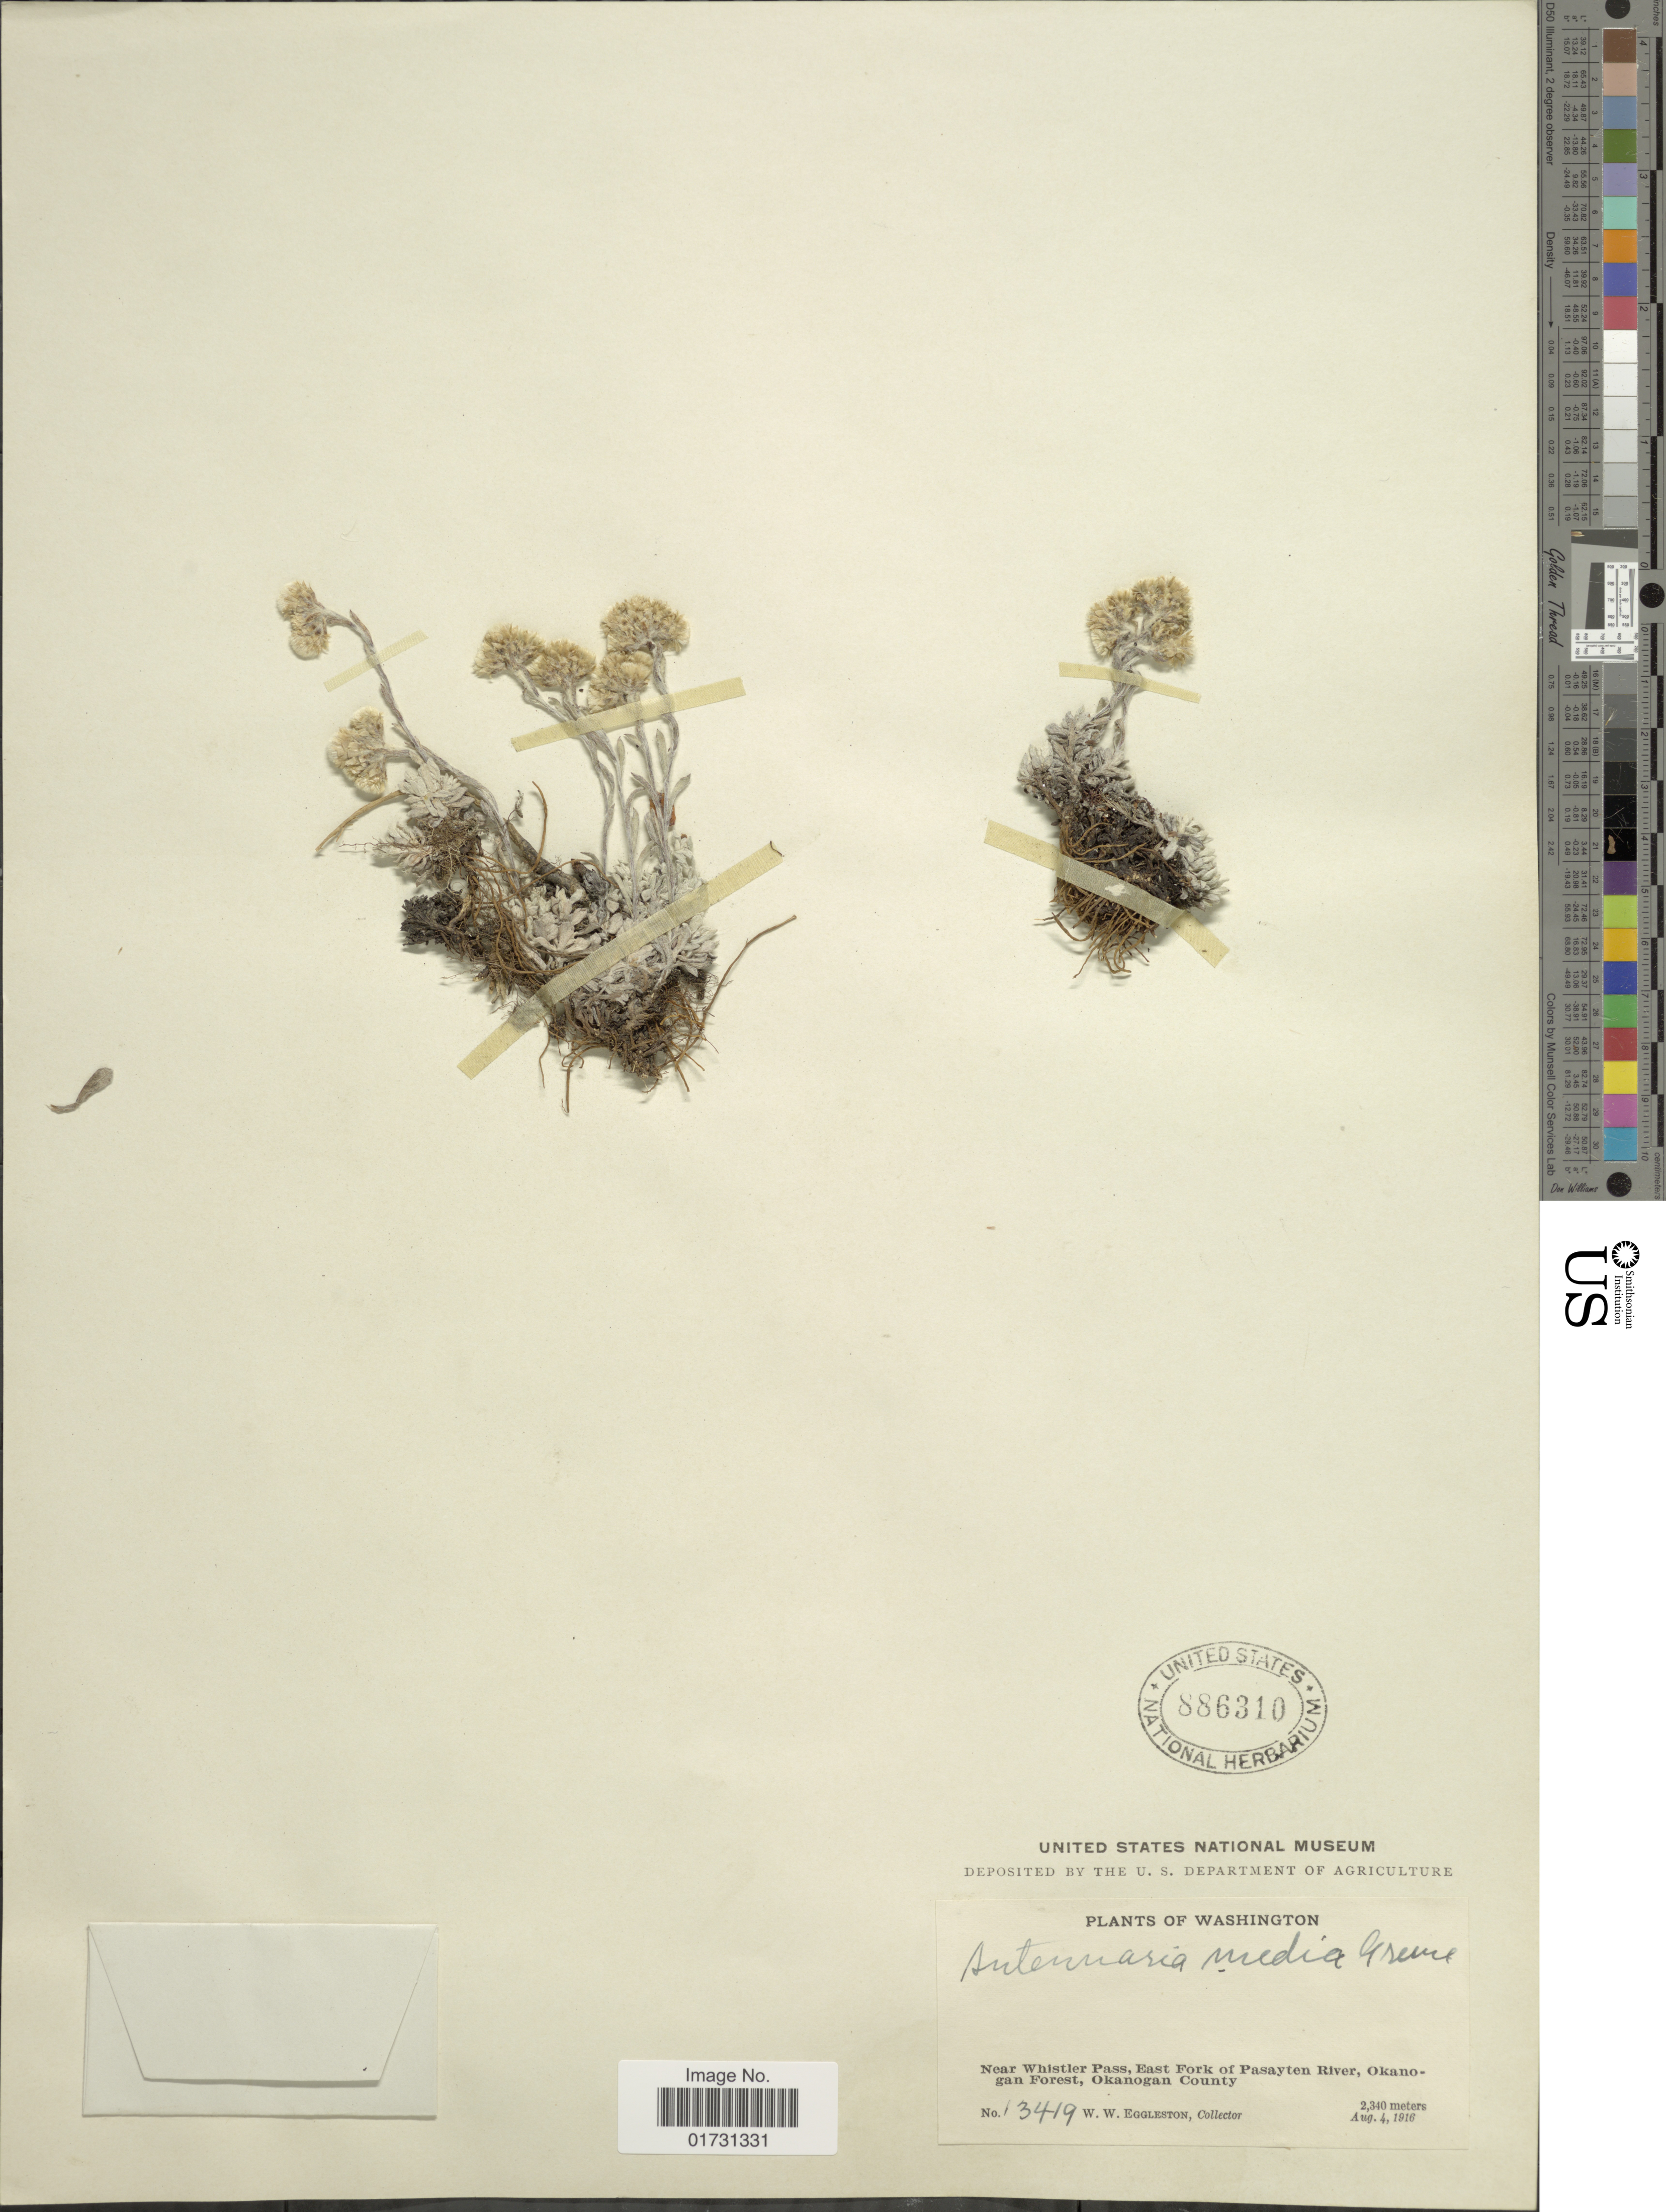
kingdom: Plantae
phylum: Tracheophyta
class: Magnoliopsida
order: Asterales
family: Asteraceae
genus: Antennaria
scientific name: Antennaria media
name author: Greene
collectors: W. W. Eggleston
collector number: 13419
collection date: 1916-08-04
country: United States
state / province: Washington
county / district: Okanogan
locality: Near Whistler Pass, East Fork of Pasayten River, Okanogan Forest, Okanogan County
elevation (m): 2340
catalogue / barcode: US 886310